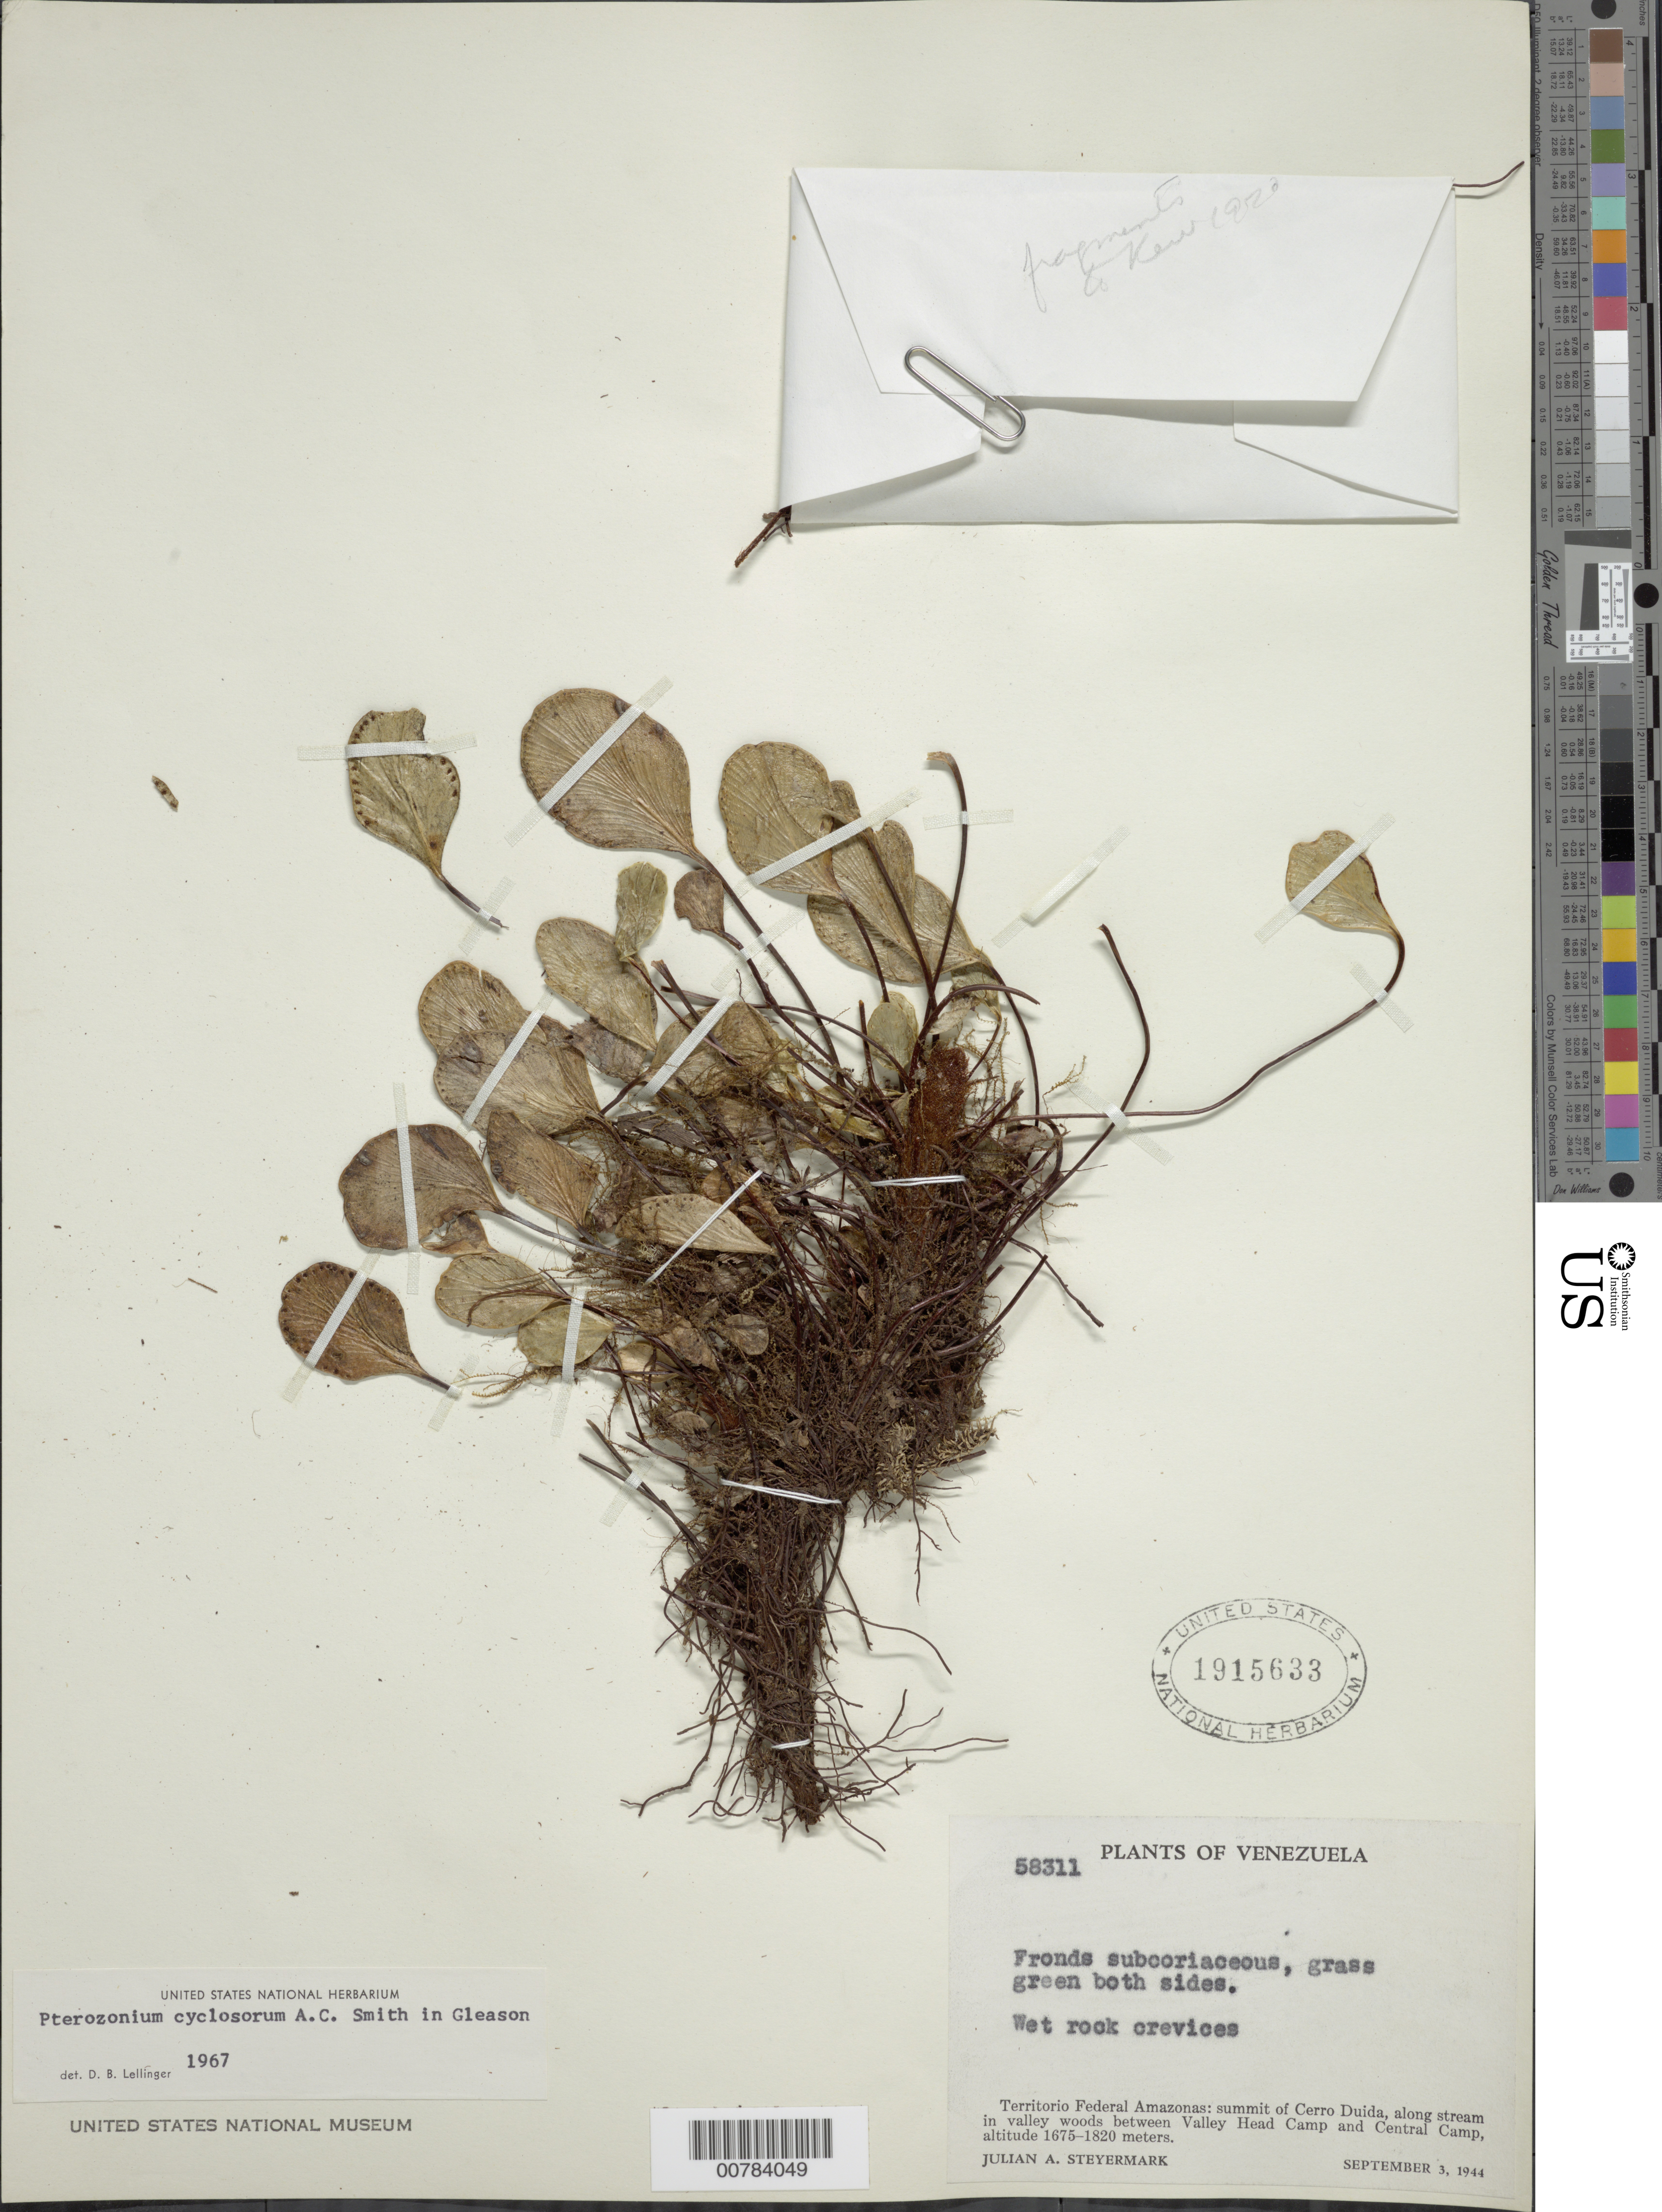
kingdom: Plantae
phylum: Tracheophyta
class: Polypodiopsida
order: Polypodiales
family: Pteridaceae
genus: Pterozonium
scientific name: Pterozonium cyclosorum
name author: A.C. Sm.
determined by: Lellinger, David B., (BOT), Smithsonian Institution - National Museum of Natural History (UNITED STATES)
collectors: J. Steyermark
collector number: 58311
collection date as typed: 3-Sep-44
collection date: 1944-09-03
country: Venezuela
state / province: Amazonas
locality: Cerro Duida, between Valley Head Camp and Central Camp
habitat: Summit, along stream in valley woods, wet rock crevices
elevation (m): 1675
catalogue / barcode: US 1915633